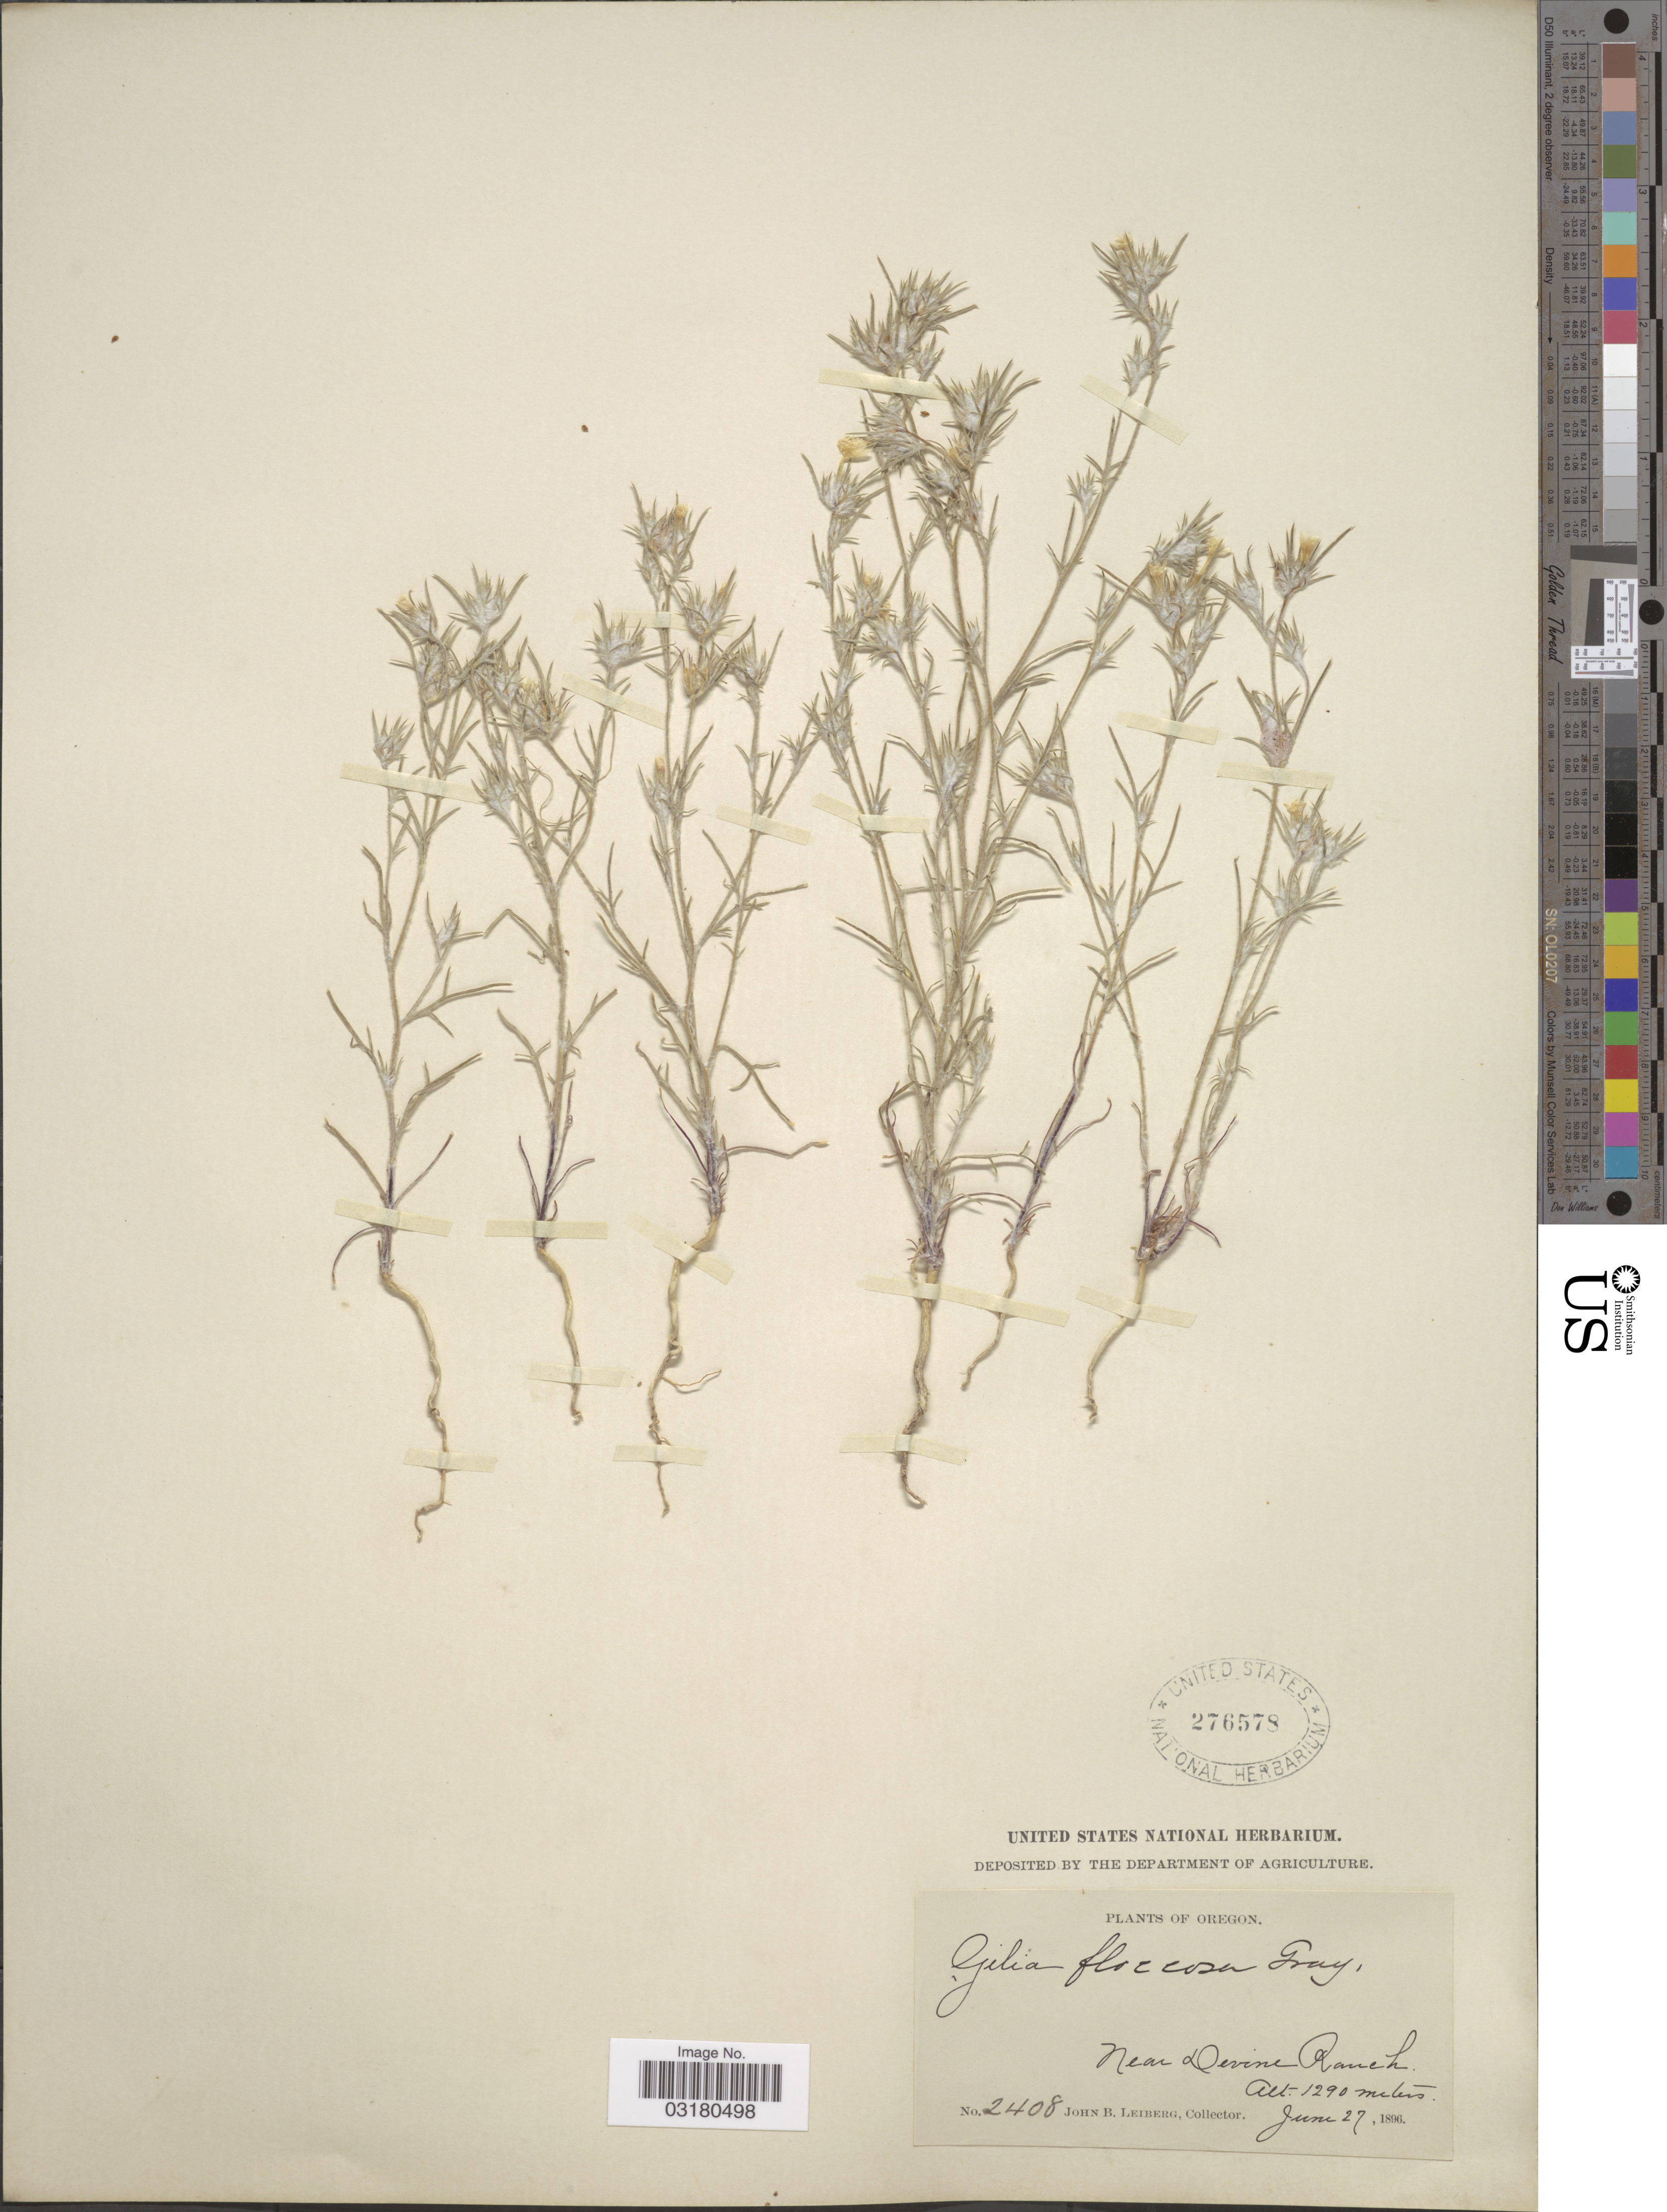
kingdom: Plantae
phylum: Tracheophyta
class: Magnoliopsida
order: Ericales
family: Polemoniaceae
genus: Eriastrum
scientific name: Eriastrum wilcoxii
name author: (A. Nelson) H. Mason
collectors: J. B. Leiberg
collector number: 2408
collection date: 1896-06-27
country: United States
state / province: Oregon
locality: Near Devine Ranch.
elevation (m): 1290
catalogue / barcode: US 276578